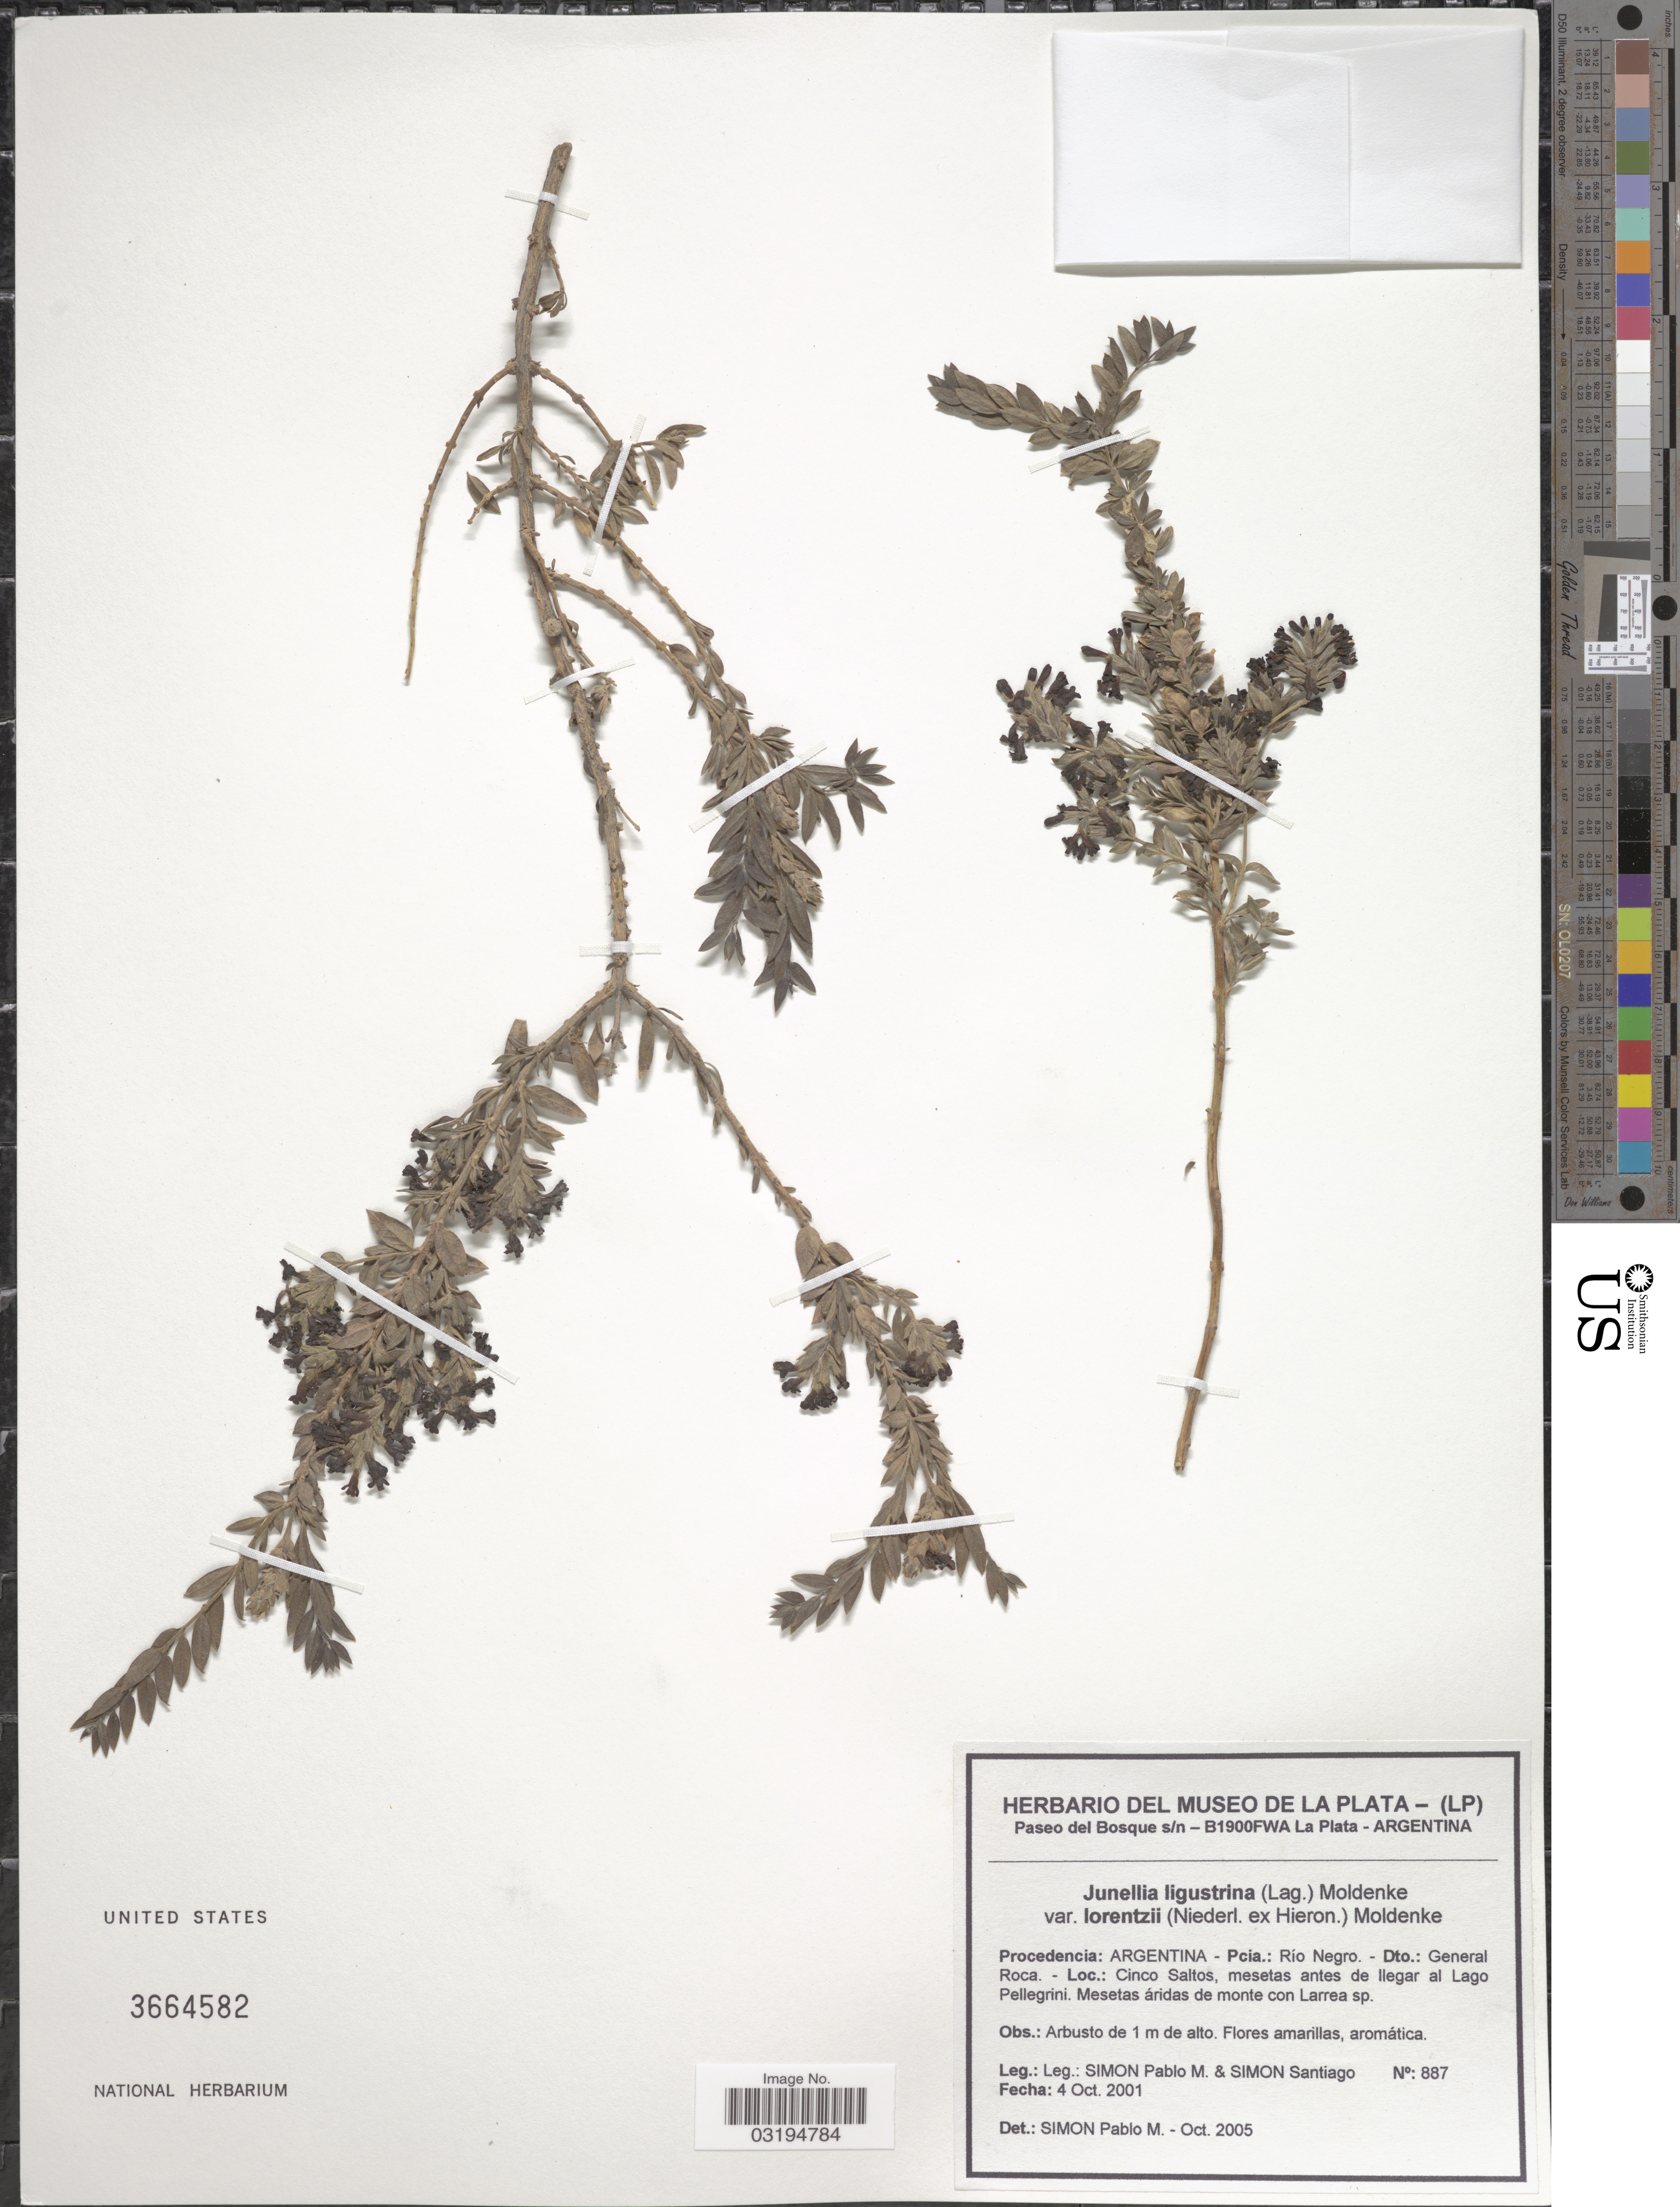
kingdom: Plantae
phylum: Tracheophyta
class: Magnoliopsida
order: Lamiales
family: Verbenaceae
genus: Junellia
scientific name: Junellia ligustrina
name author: (Lag.) Moldenke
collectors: P. M. Simón & S. Santiago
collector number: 887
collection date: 2001-10-04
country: Argentina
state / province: Rio Negro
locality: Dto.: Genral Roca. Cinco Saltos, mesetas antes de llegar al Lago Pellegrini.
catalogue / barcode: US 3664582